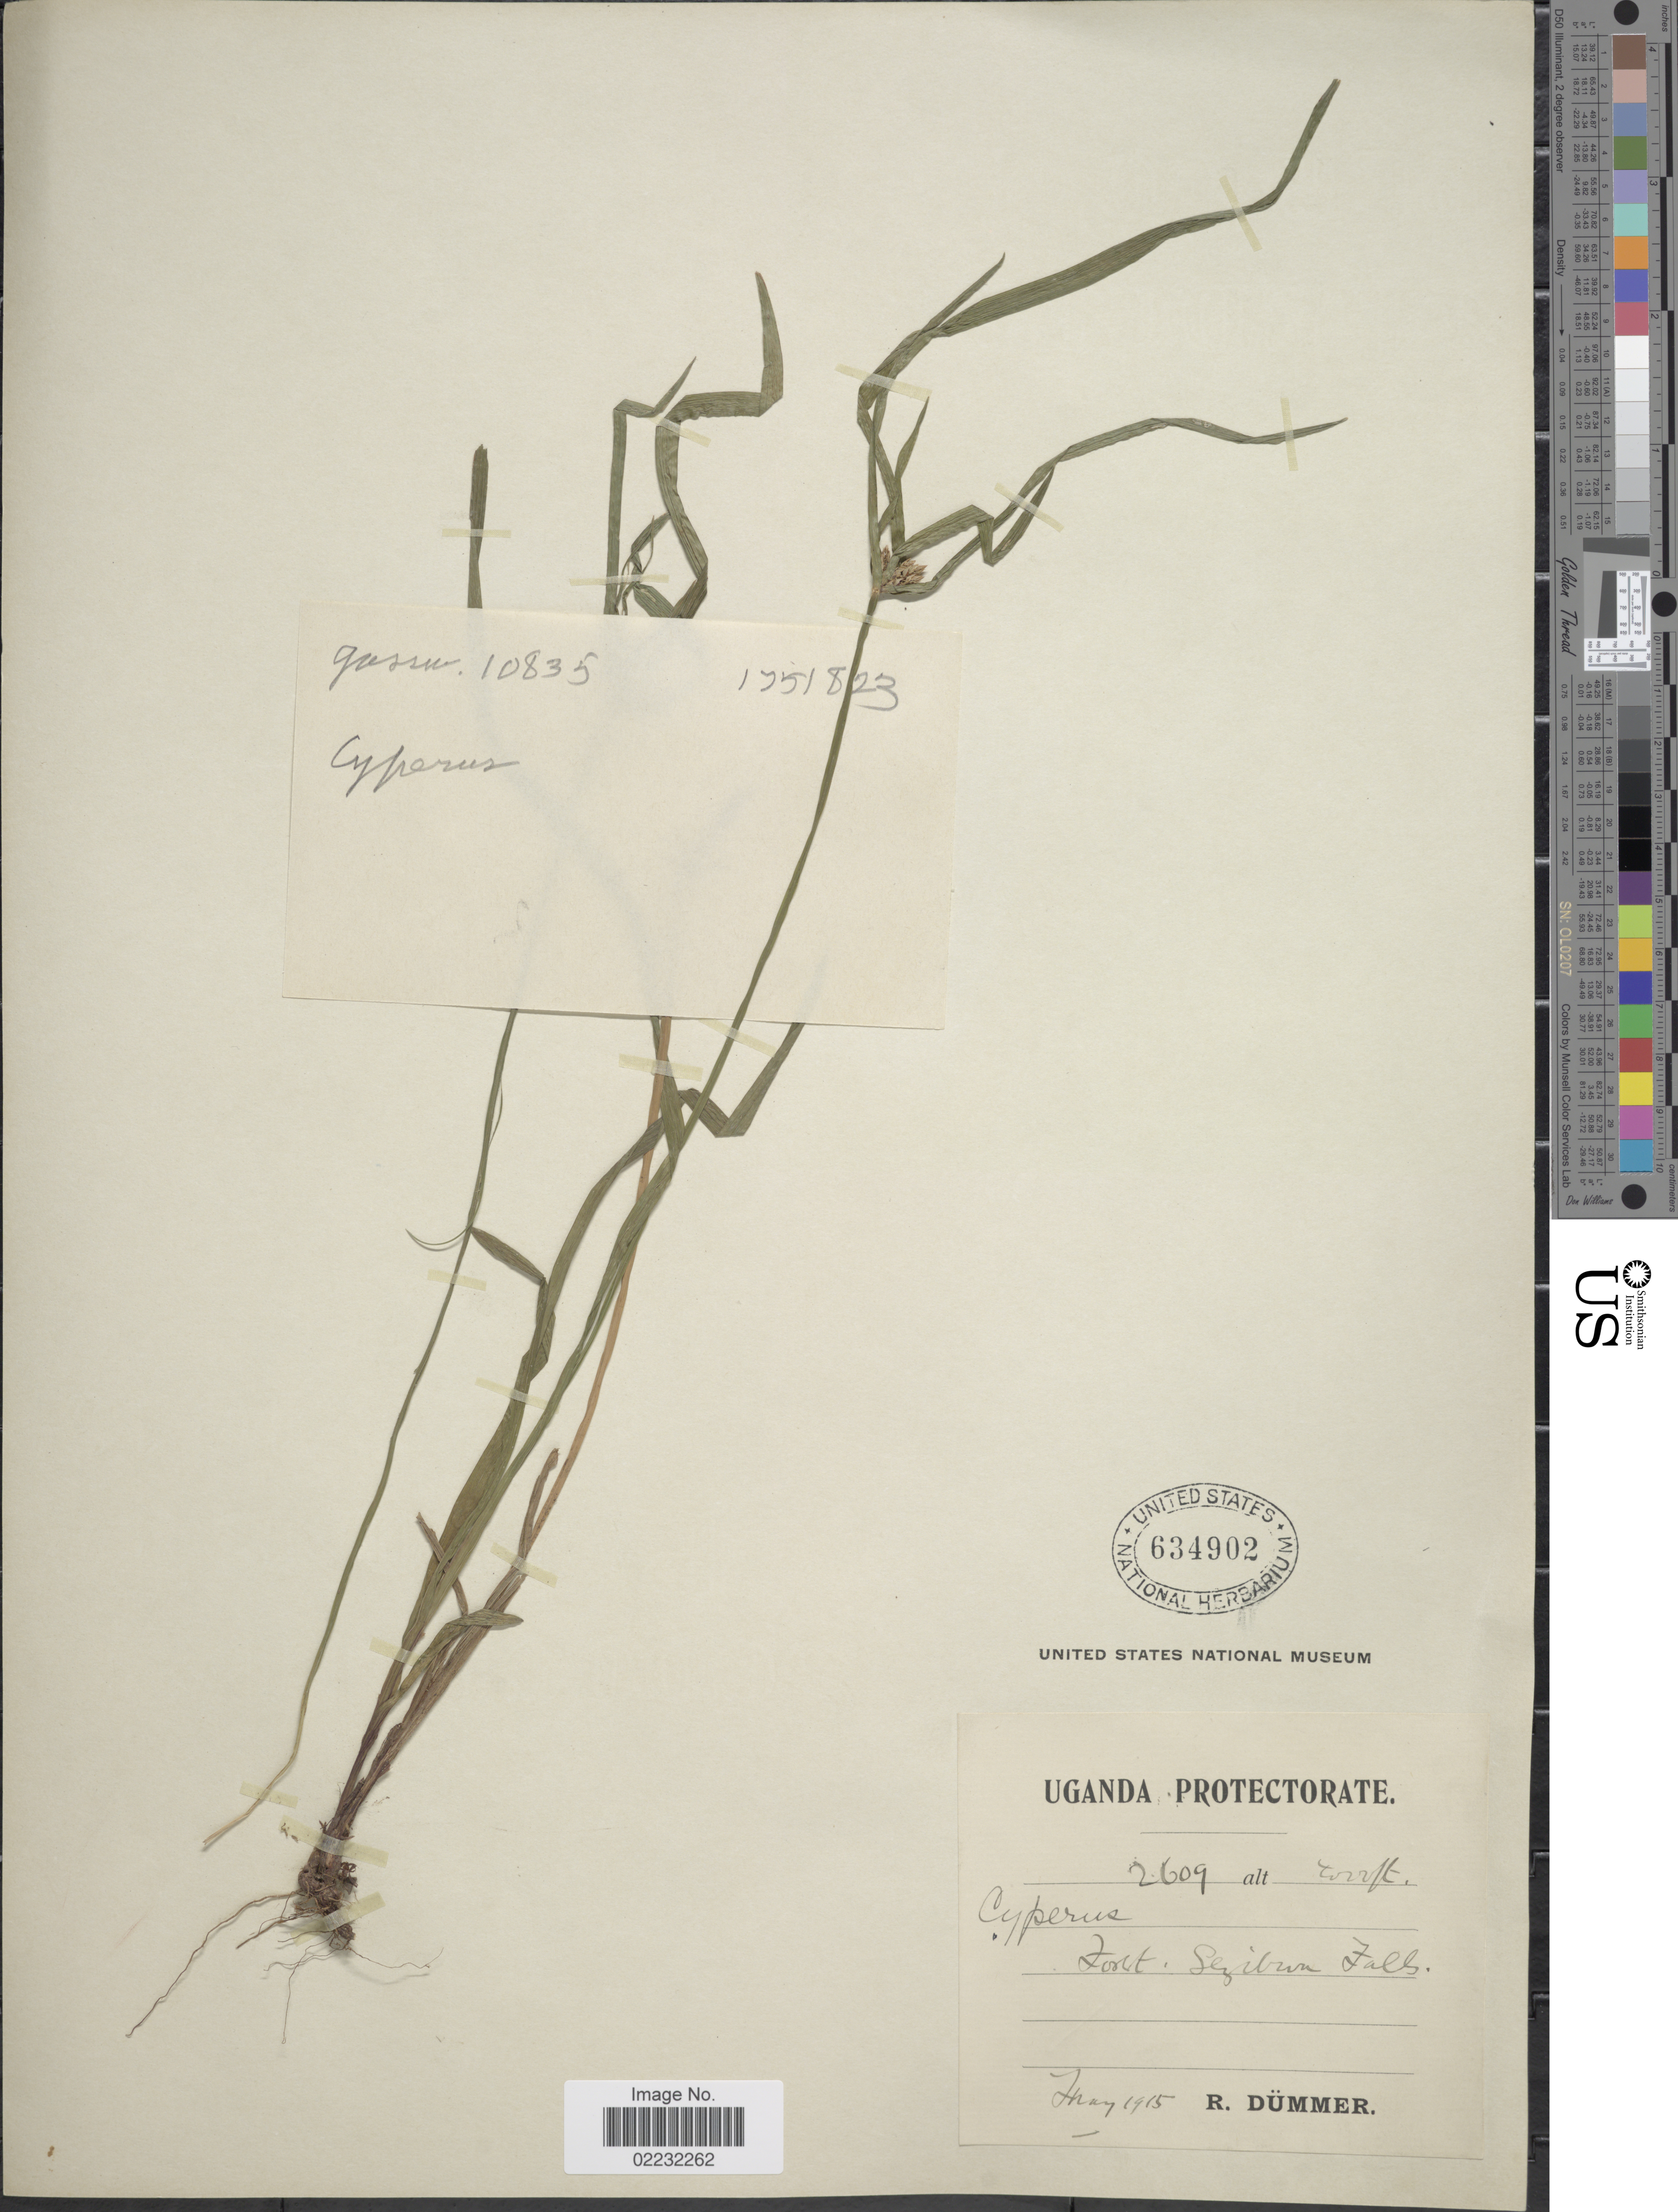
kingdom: Plantae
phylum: Tracheophyta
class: Liliopsida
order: Poales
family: Cyperaceae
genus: Cyperus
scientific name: Cyperus mapanioides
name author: C.B. Clarke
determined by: Strong, Mark T., (BOT), Smithsonian Institution - National Museum of Natural History (UNITED STATES)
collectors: R. A. Dümmer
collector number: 2609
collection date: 1915-05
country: Uganda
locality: Forest Sezibwa Falls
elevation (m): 1219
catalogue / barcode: US 634902